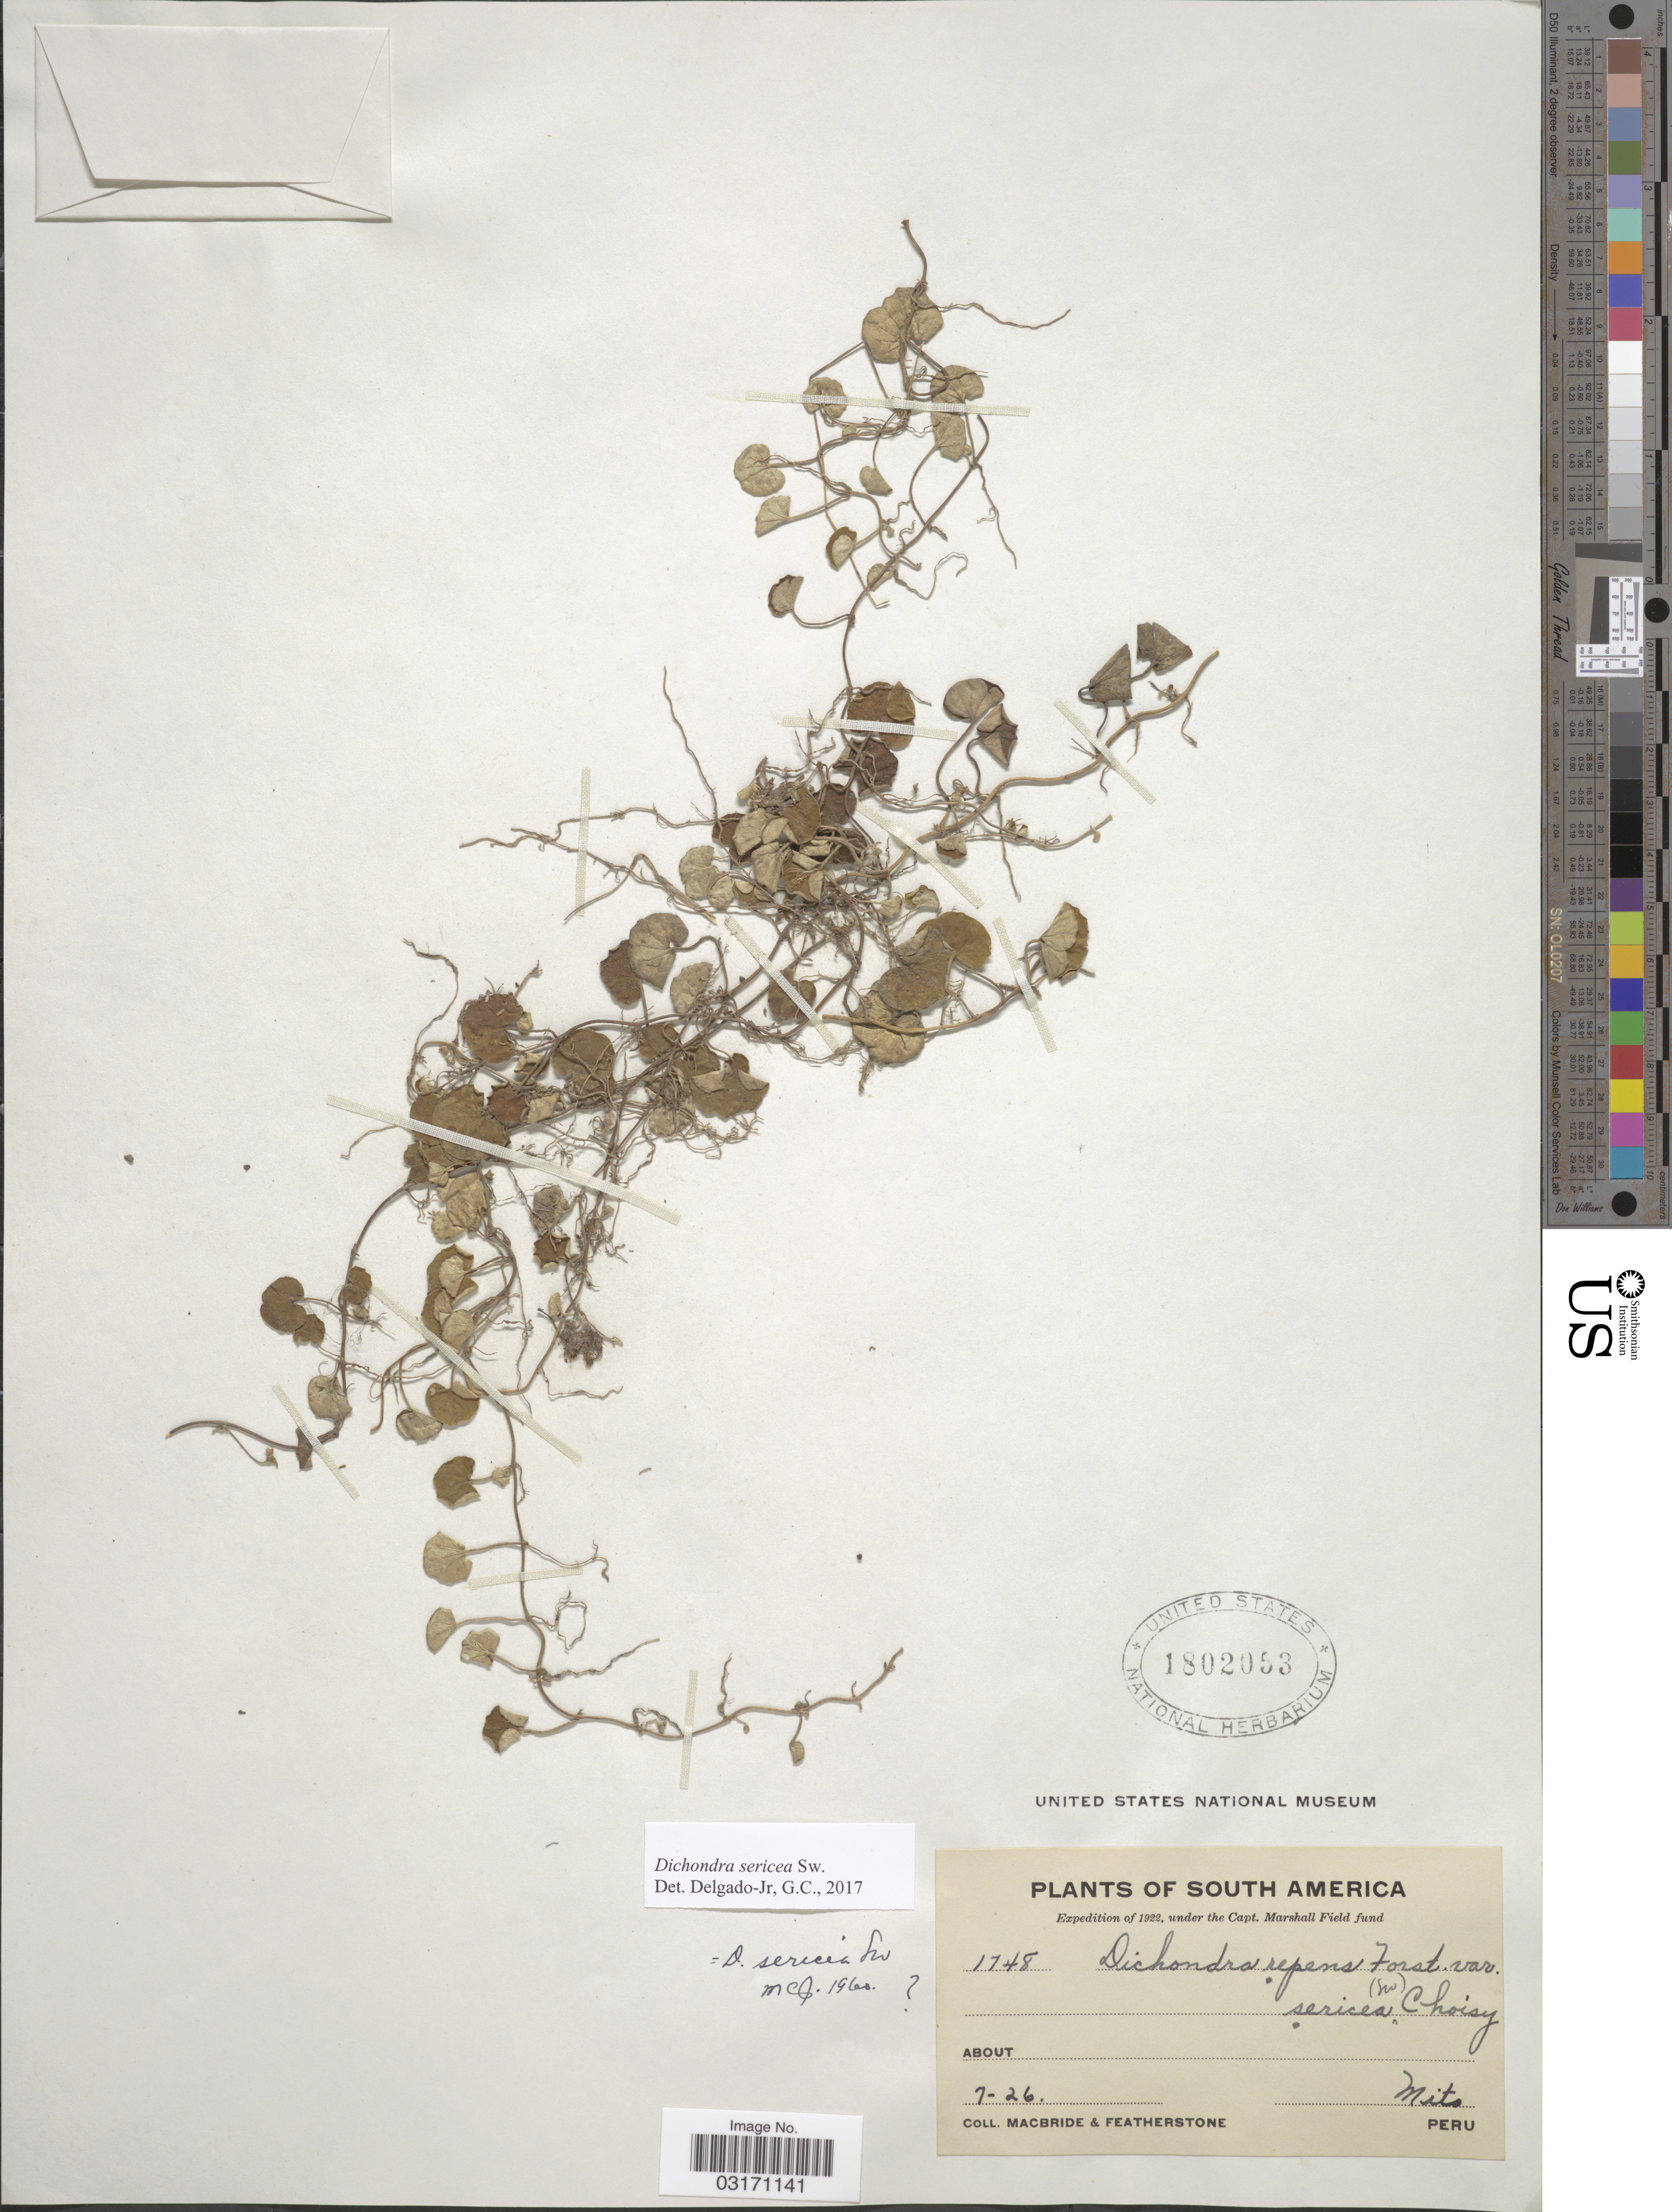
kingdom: Plantae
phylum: Tracheophyta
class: Magnoliopsida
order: Solanales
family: Convolvulaceae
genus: Dichondra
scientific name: Dichondra sericea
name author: Sw.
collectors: Macbride, -- & -. Featherstone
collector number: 1748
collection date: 1922-07-26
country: Peru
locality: Mito.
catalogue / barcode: US 1802053